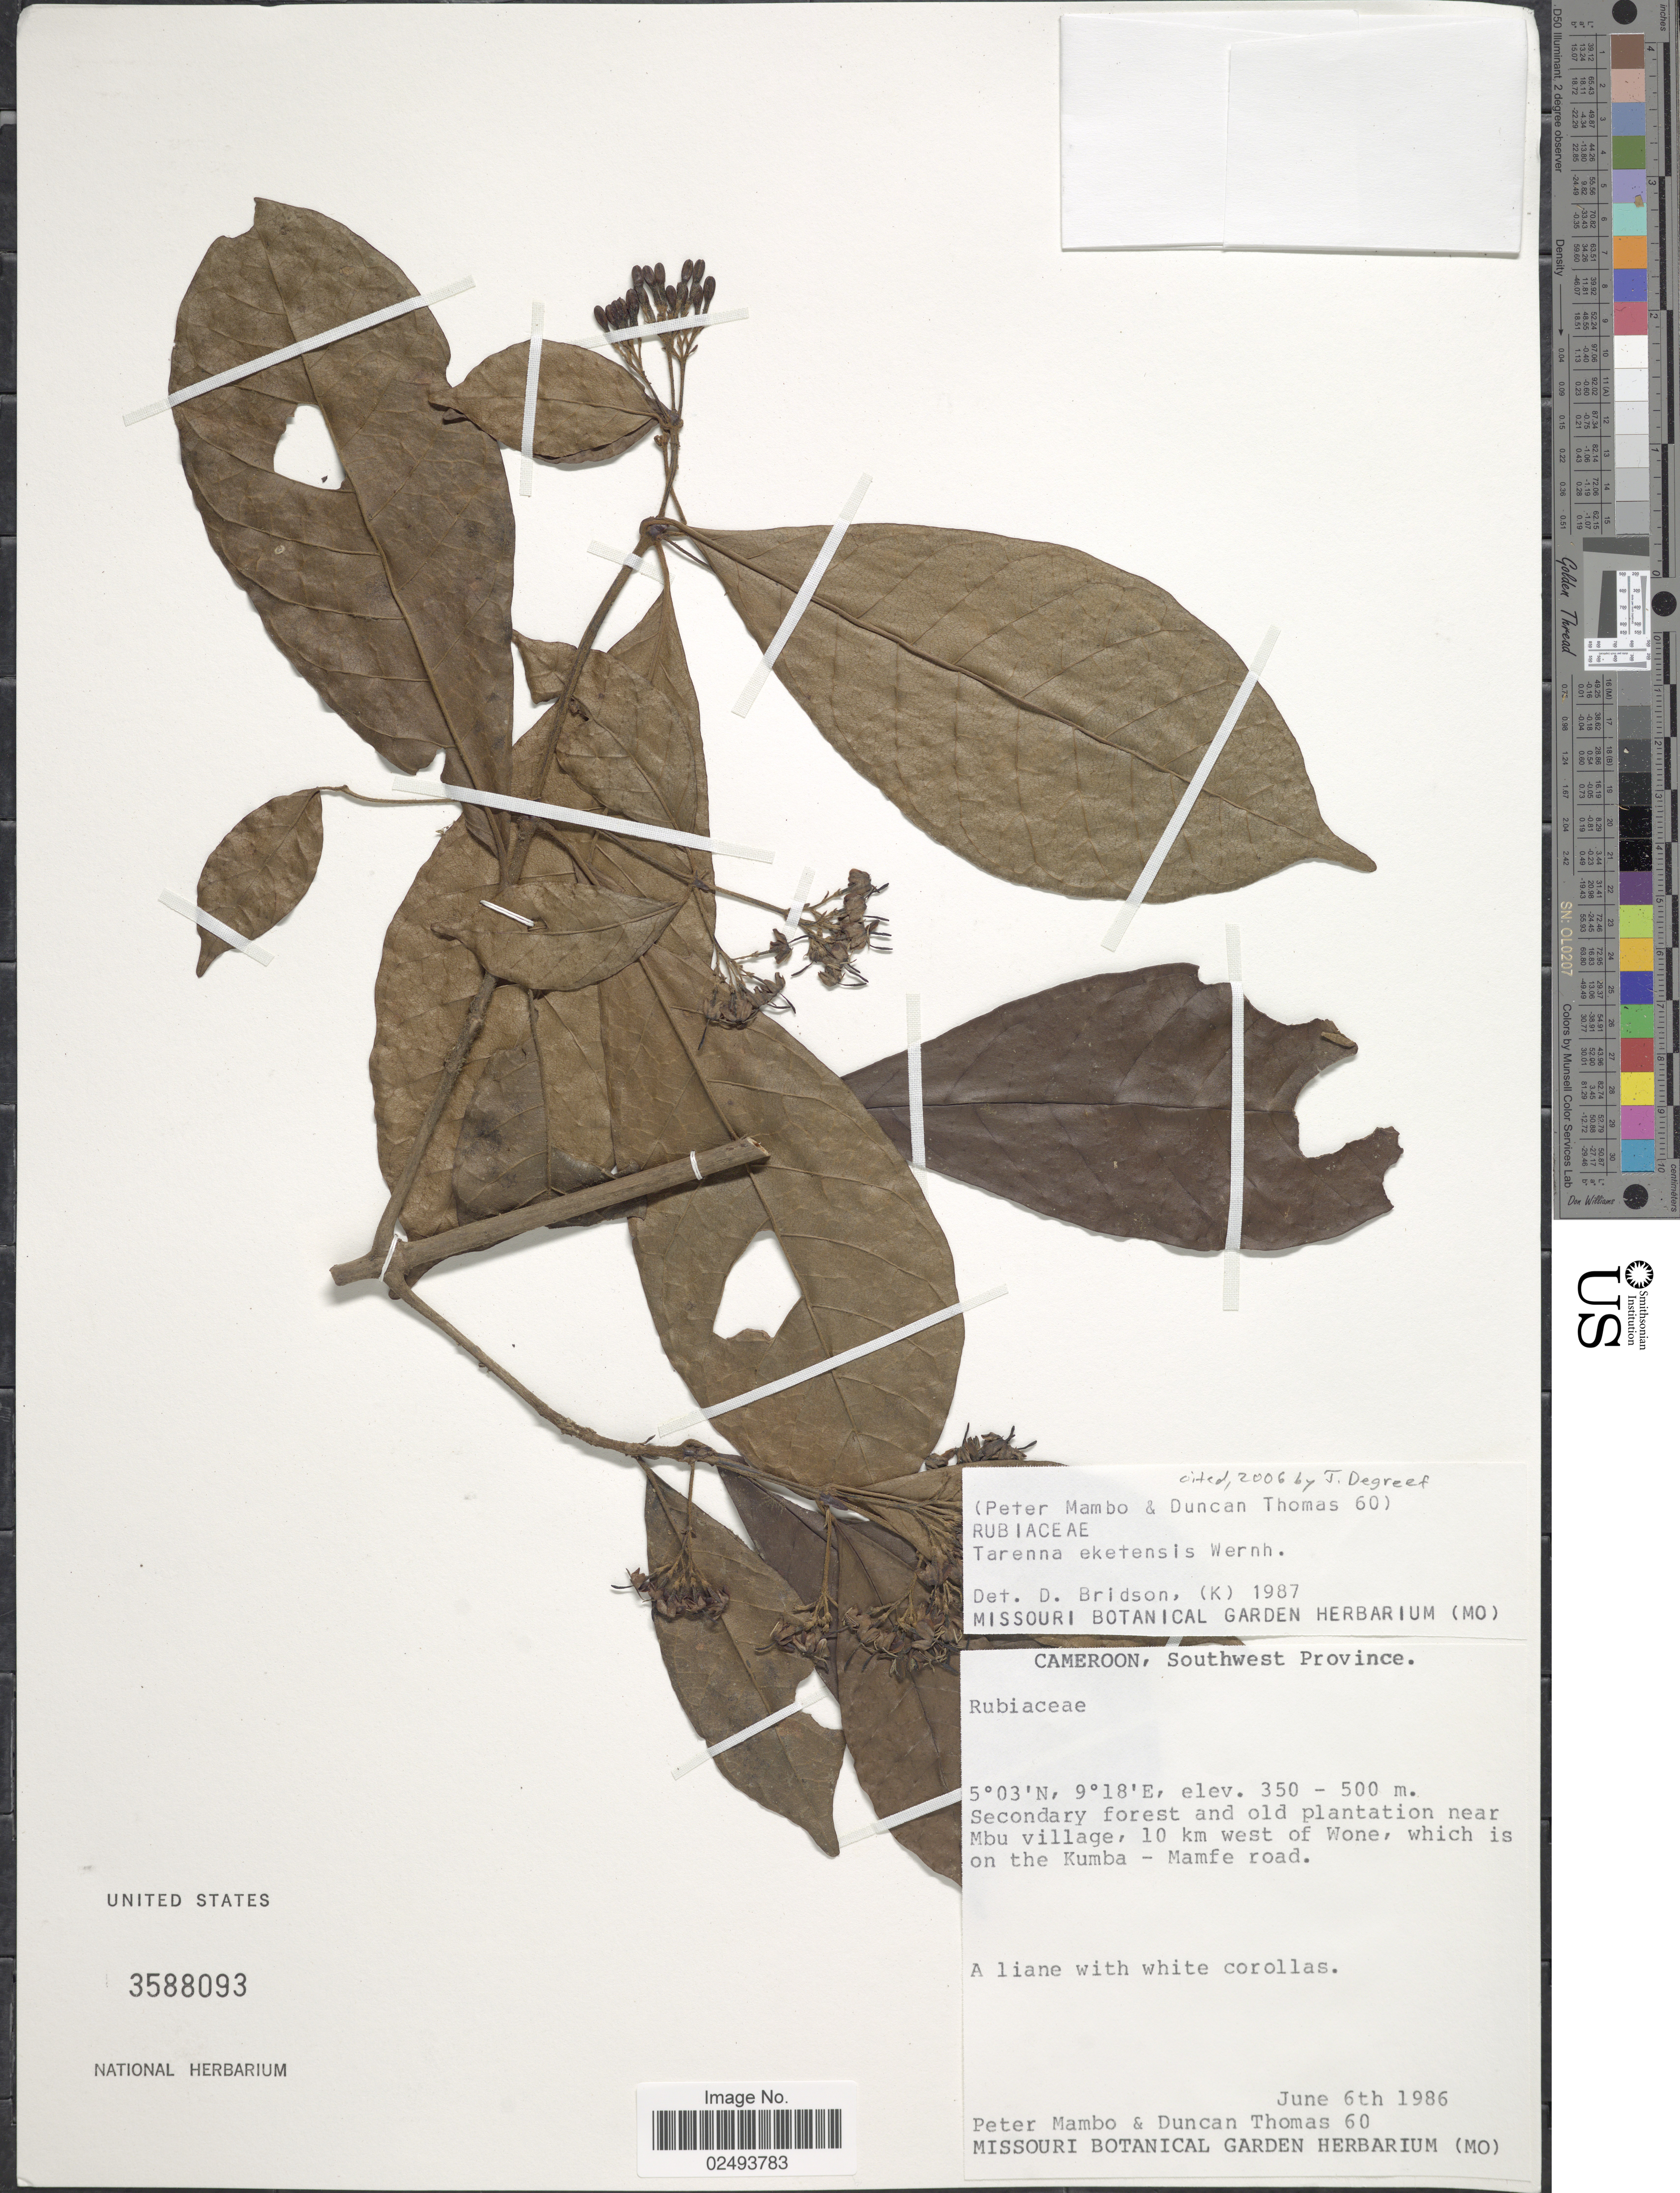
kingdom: Plantae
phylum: Tracheophyta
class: Magnoliopsida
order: Gentianales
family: Rubiaceae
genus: Tarenna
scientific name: Tarenna eketensis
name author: Wernham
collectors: P. Mambo & D. W. Thomas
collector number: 60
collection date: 1986-06-06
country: Cameroon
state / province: Sud-Ouest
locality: Cameroon, Southwest Province, Secondary forest and old plantation near Mbu village, 10 km west of Wone, which is on the Kumba, Mamfe road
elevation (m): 350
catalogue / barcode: US 3588093